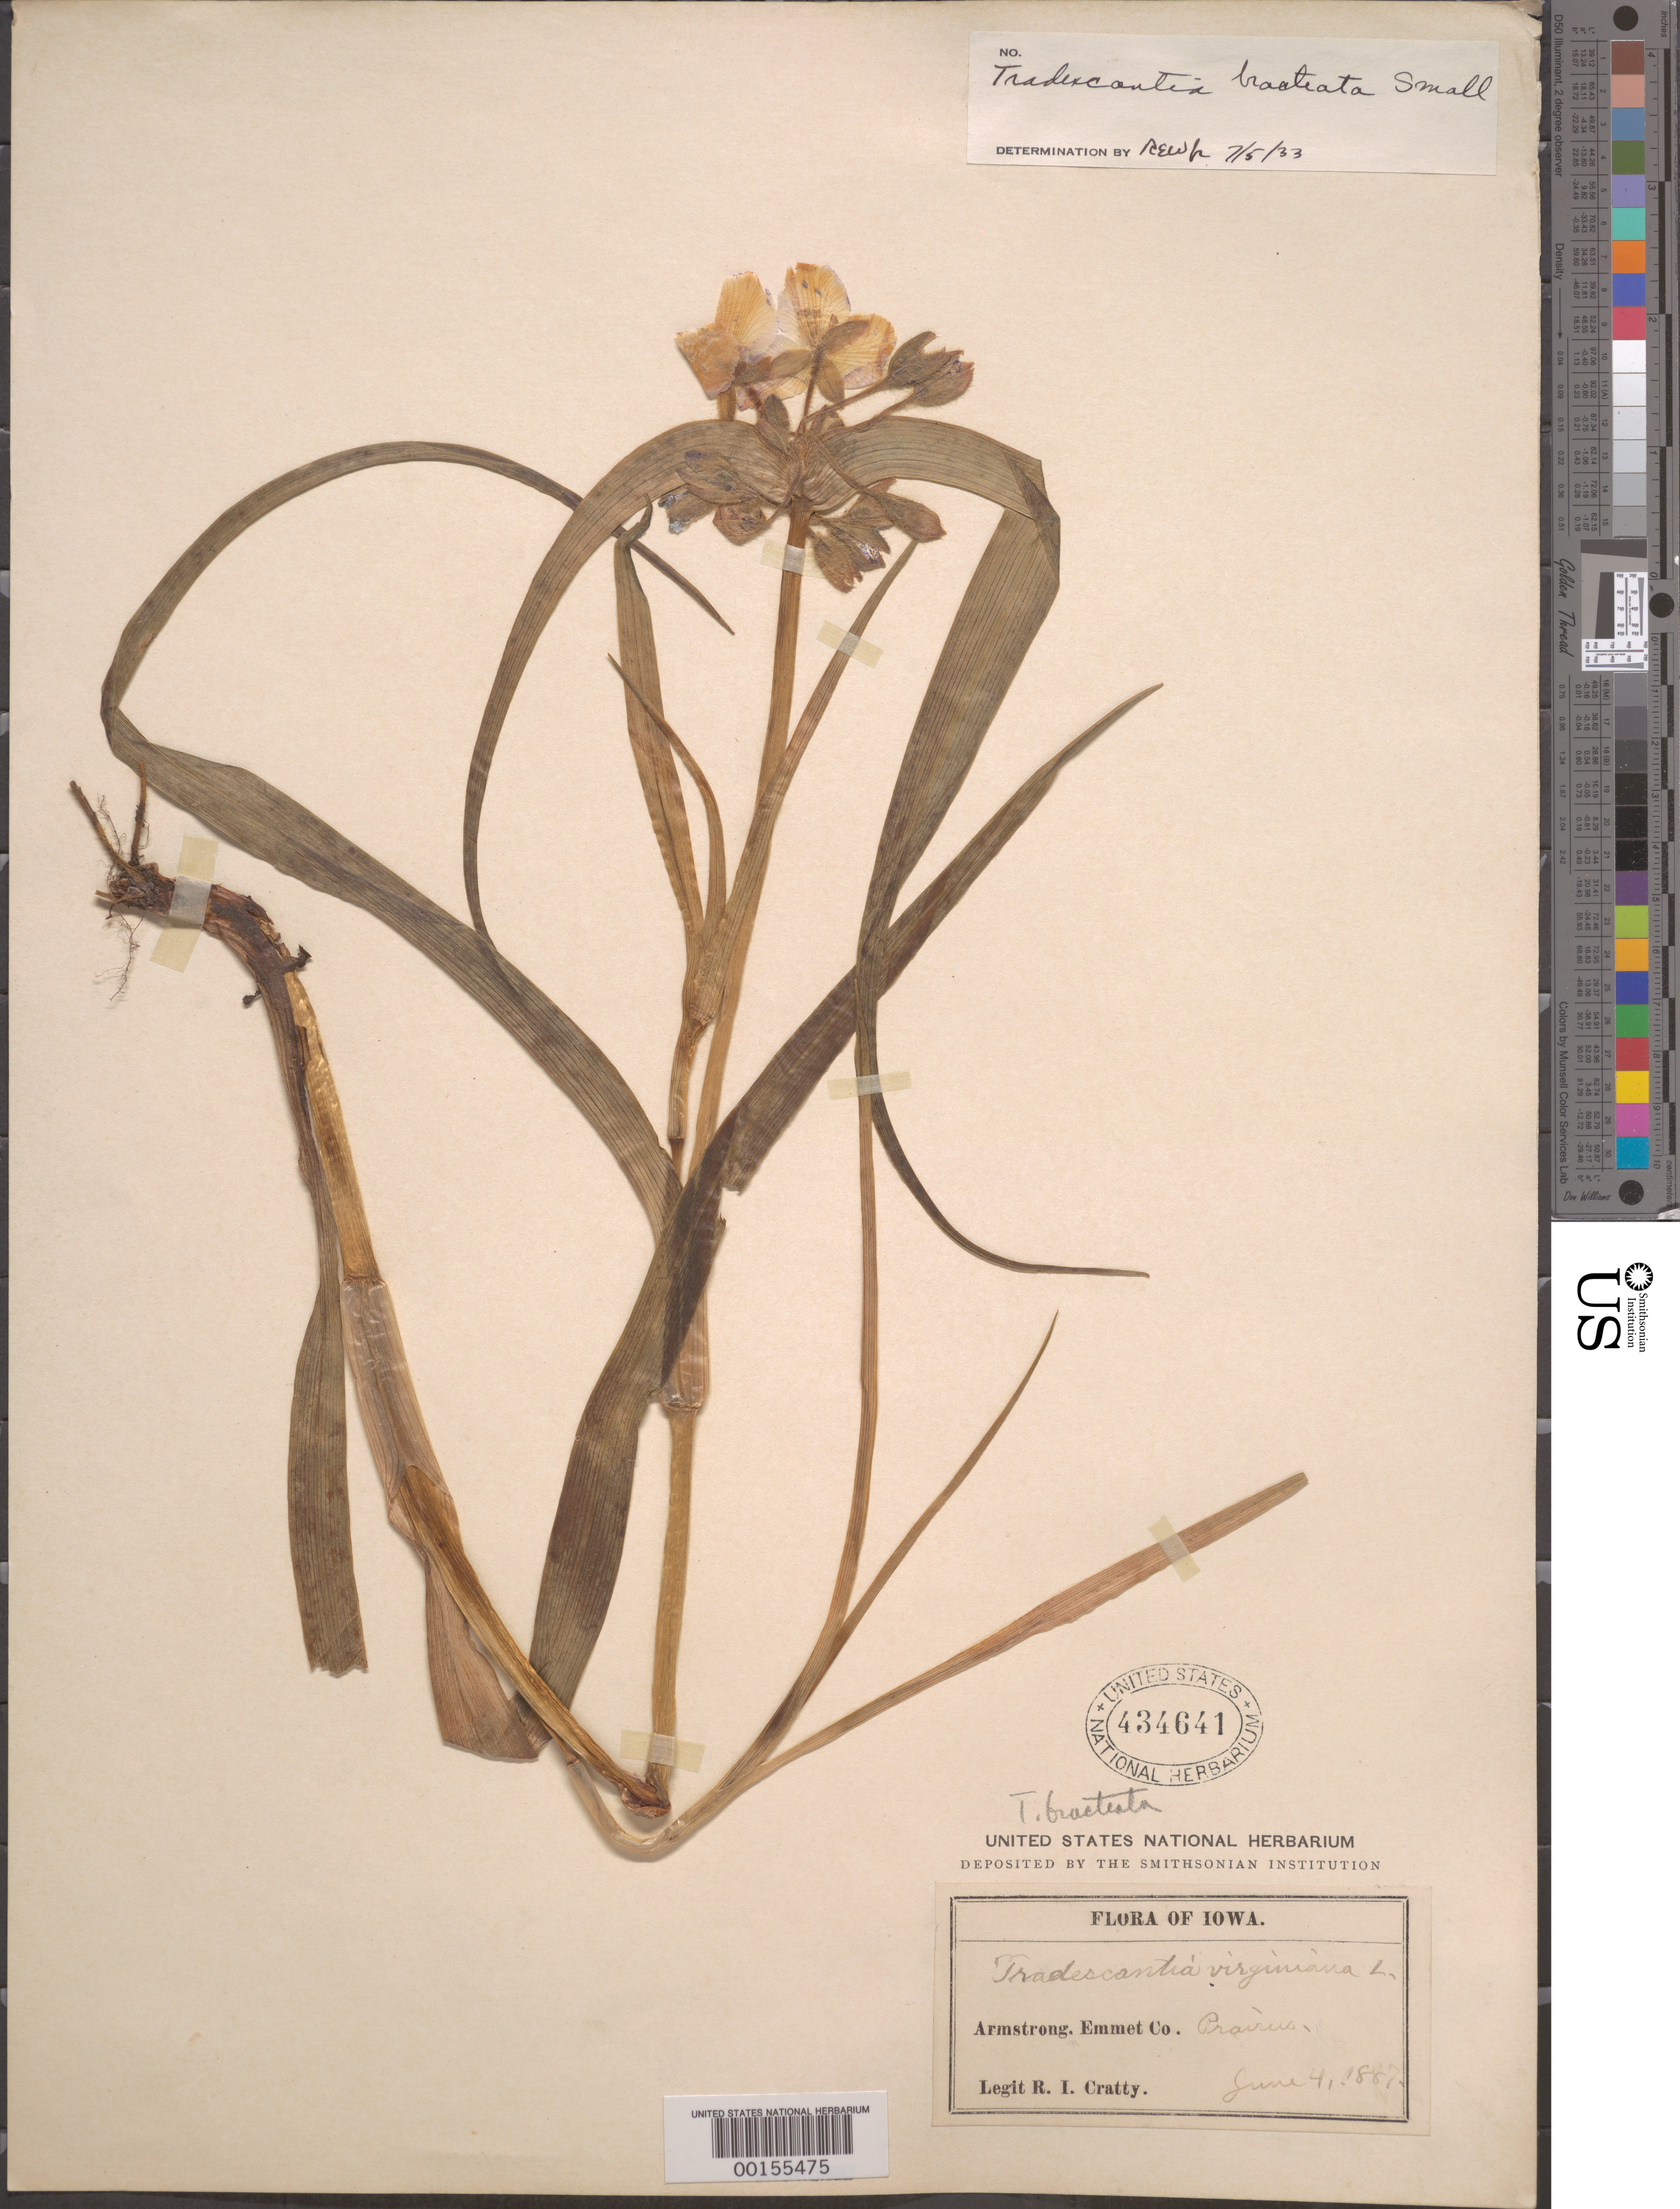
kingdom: Plantae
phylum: Tracheophyta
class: Liliopsida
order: Commelinales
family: Commelinaceae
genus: Tradescantia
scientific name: Tradescantia bracteata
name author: Small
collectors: R. Cratty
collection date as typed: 04 Jun 1887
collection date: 1887-06-04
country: United States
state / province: Iowa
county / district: Emmet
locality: Armstrong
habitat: Prairie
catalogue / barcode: US 434641